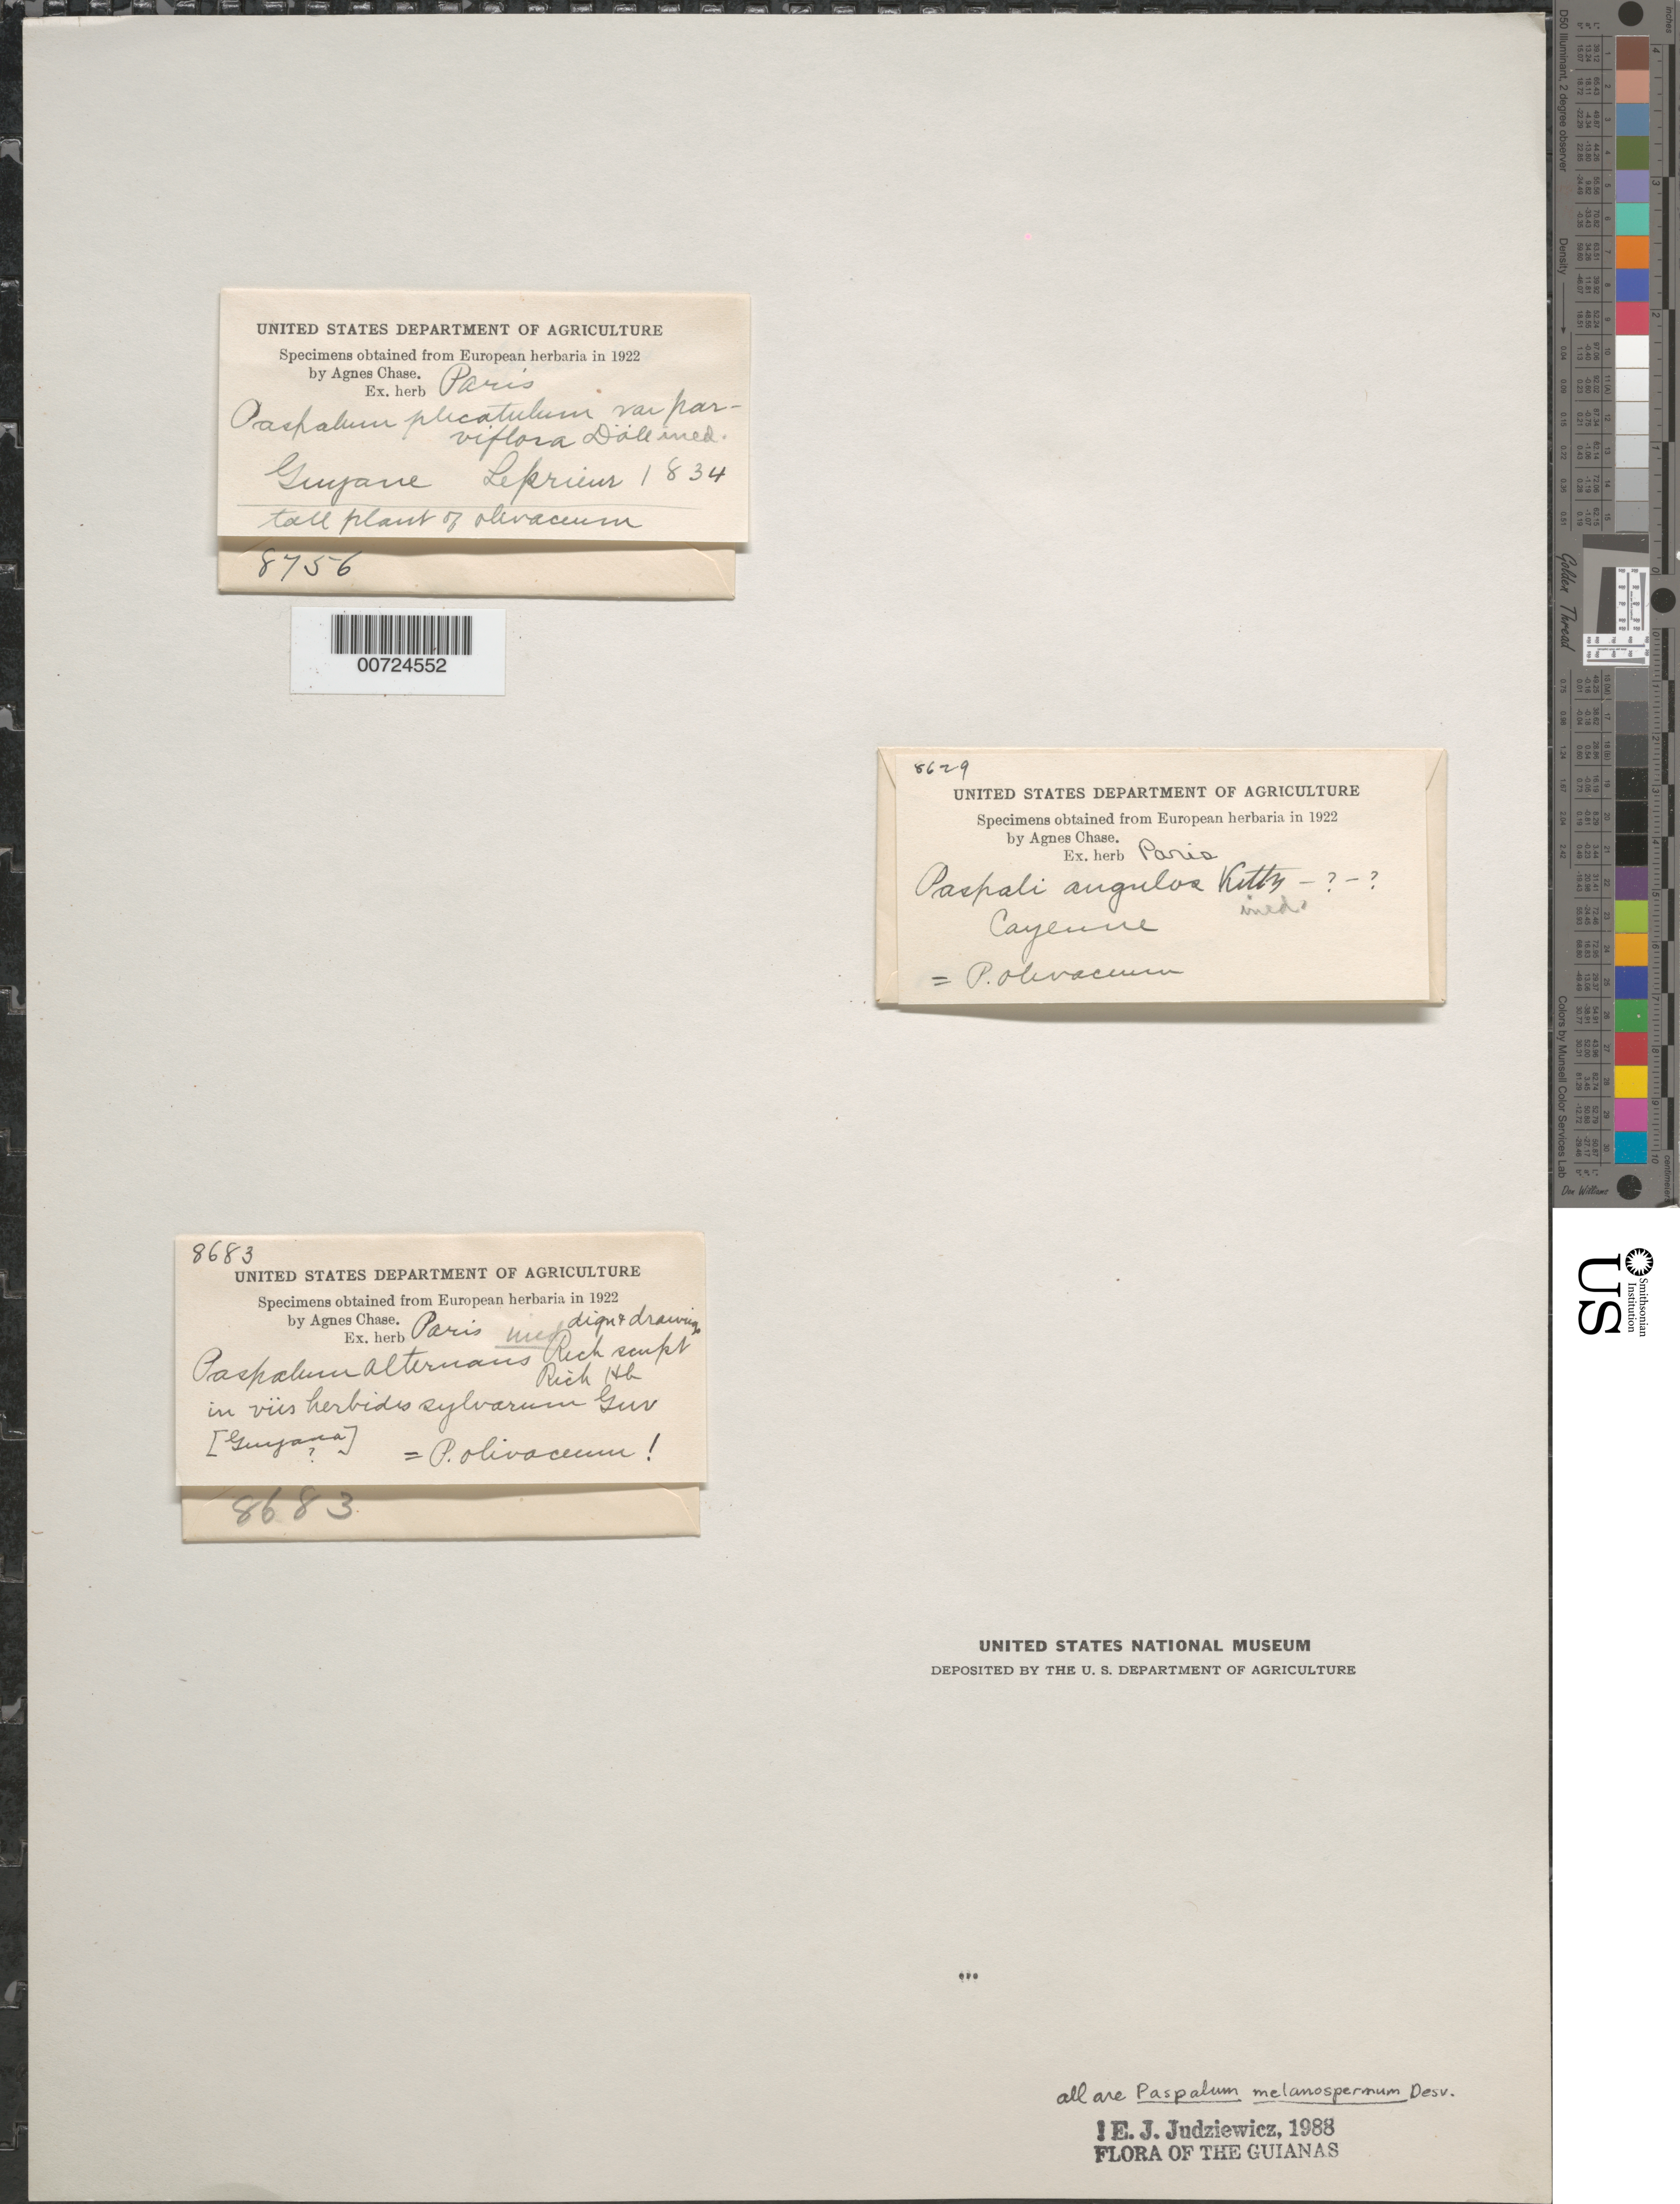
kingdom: Plantae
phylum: Tracheophyta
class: Liliopsida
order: Poales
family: Poaceae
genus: Paspalum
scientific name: Paspalum melanospermum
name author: Desv. ex Poir.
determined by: Judziewicz, E. J.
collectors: F. M. R. Leprieur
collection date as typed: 1834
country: French Guiana